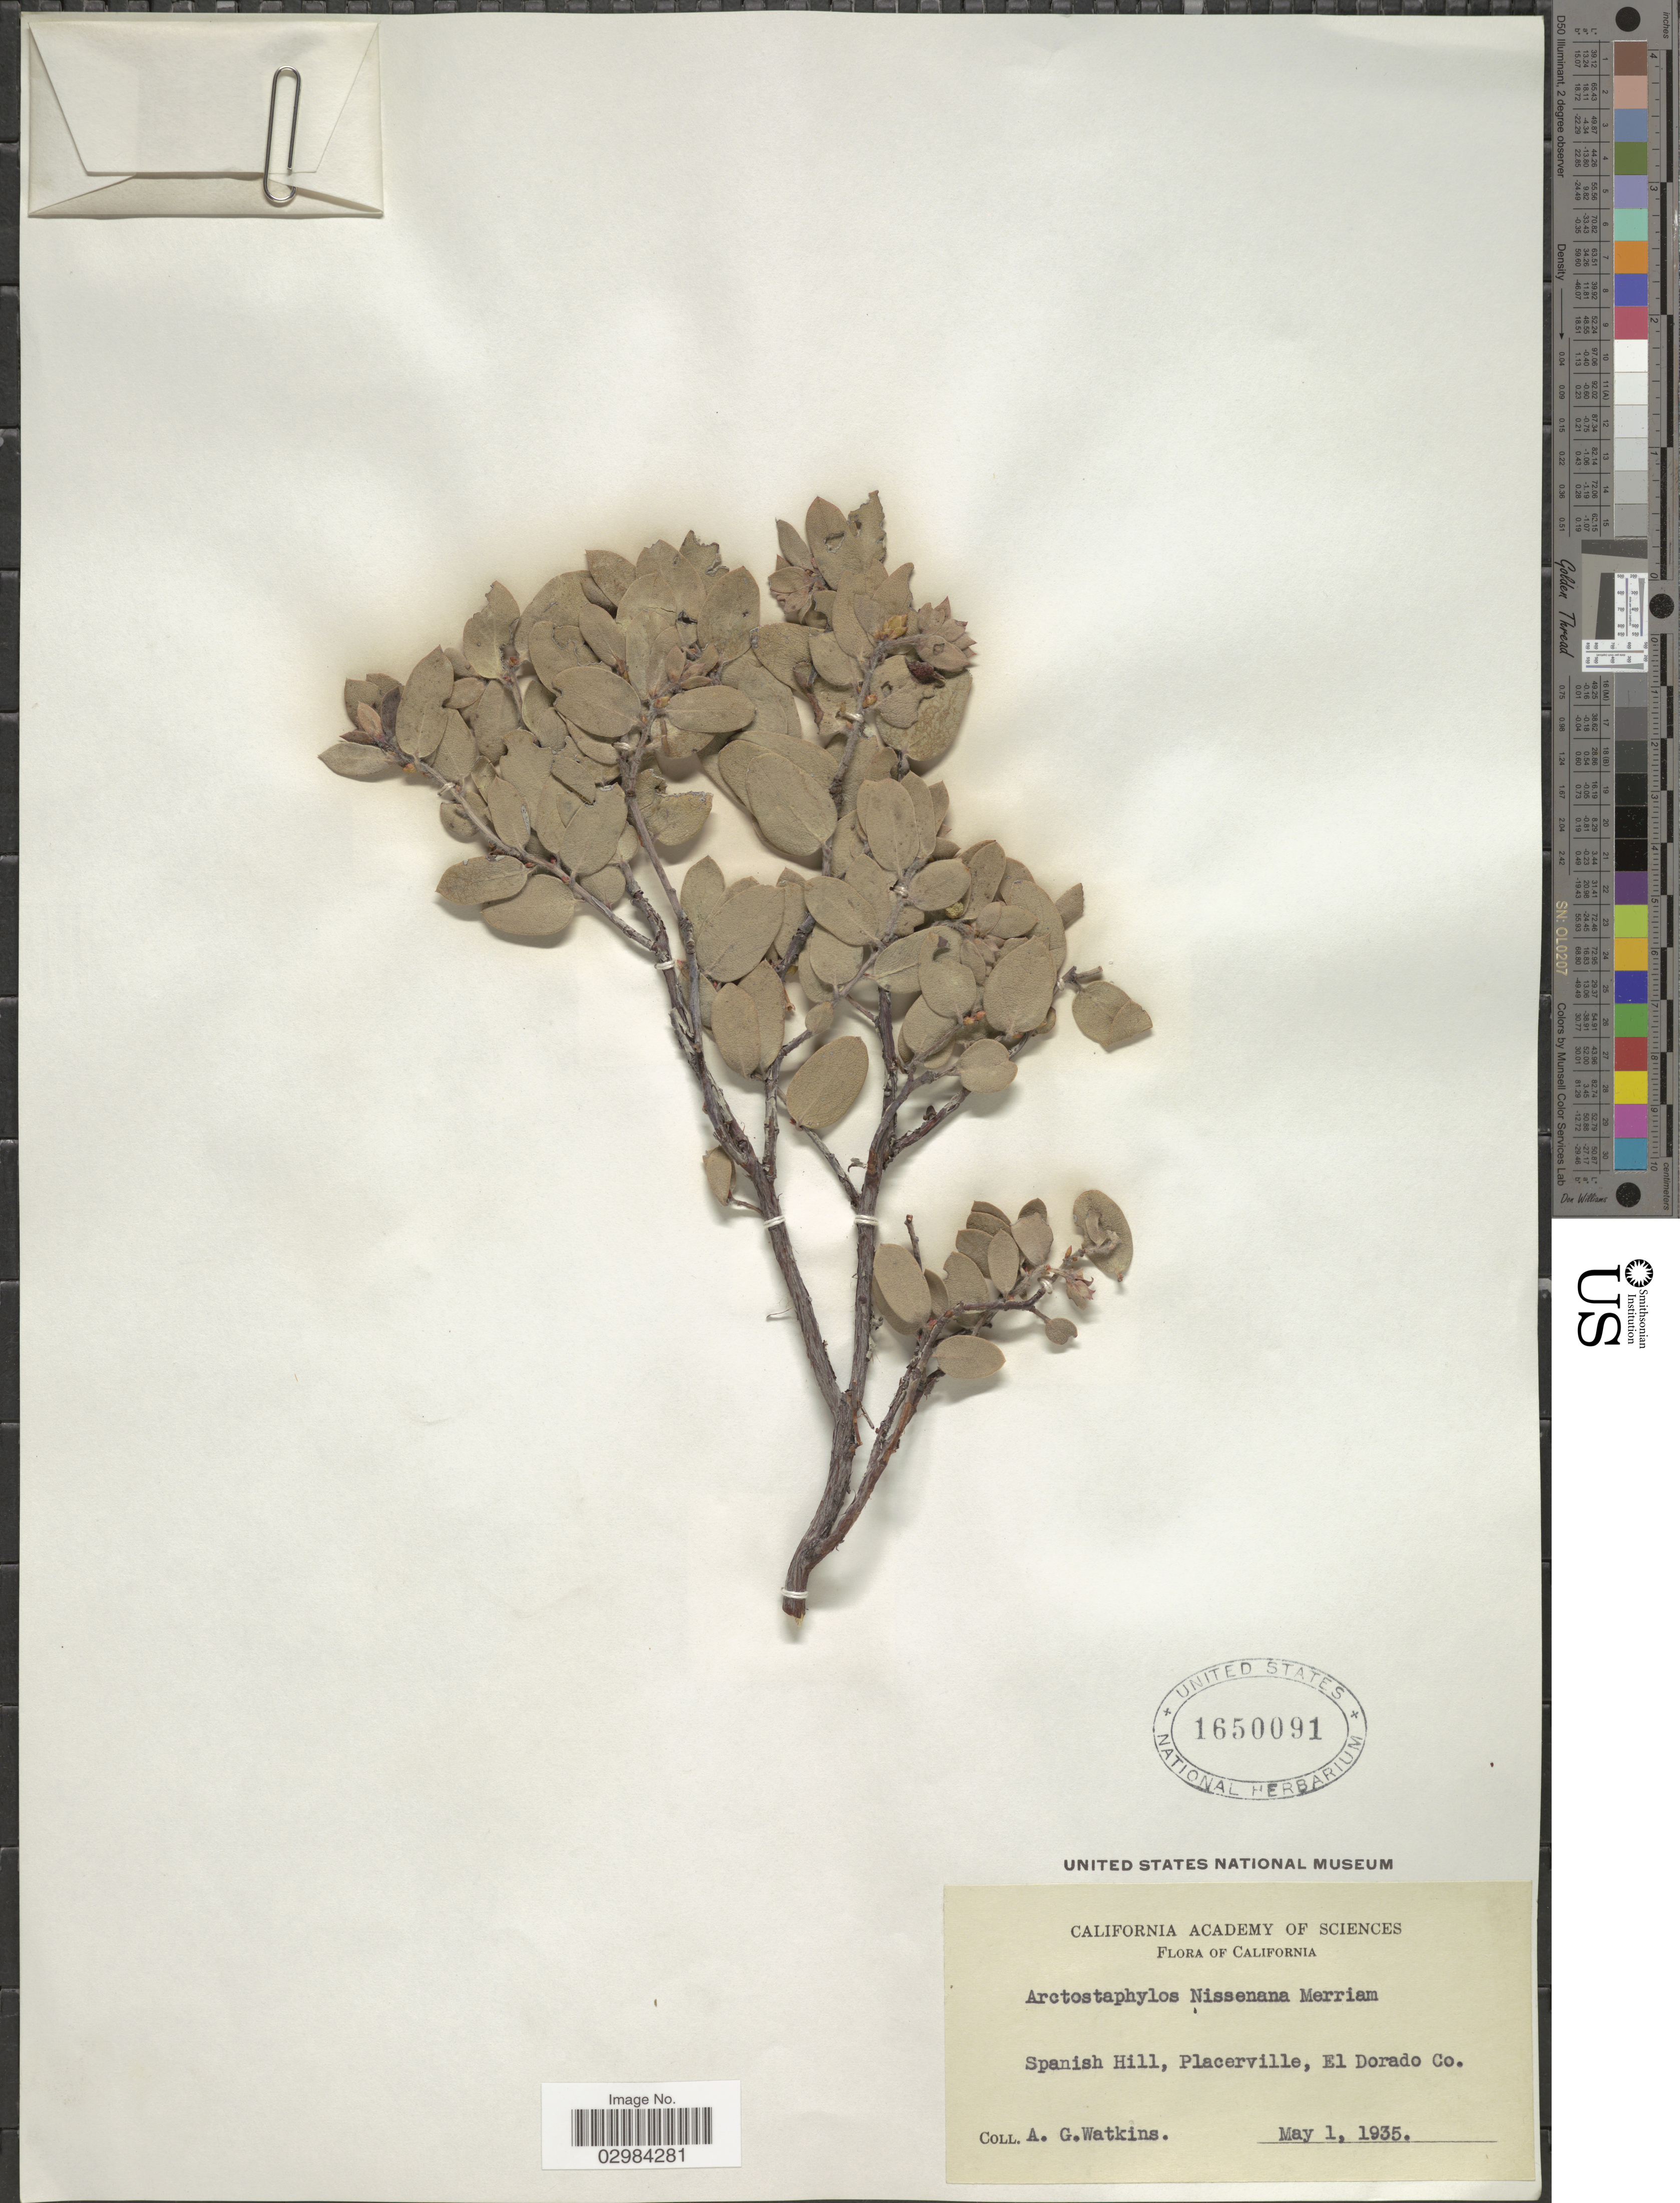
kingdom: Plantae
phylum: Tracheophyta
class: Magnoliopsida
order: Ericales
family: Ericaceae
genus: Arctostaphylos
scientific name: Arctostaphylos nissenana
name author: Merriam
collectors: A. Watkins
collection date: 1935-05-01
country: United States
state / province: California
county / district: El Dorado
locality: Spanish Hill, Placerville, El Dorado Co.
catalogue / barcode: US 1650091